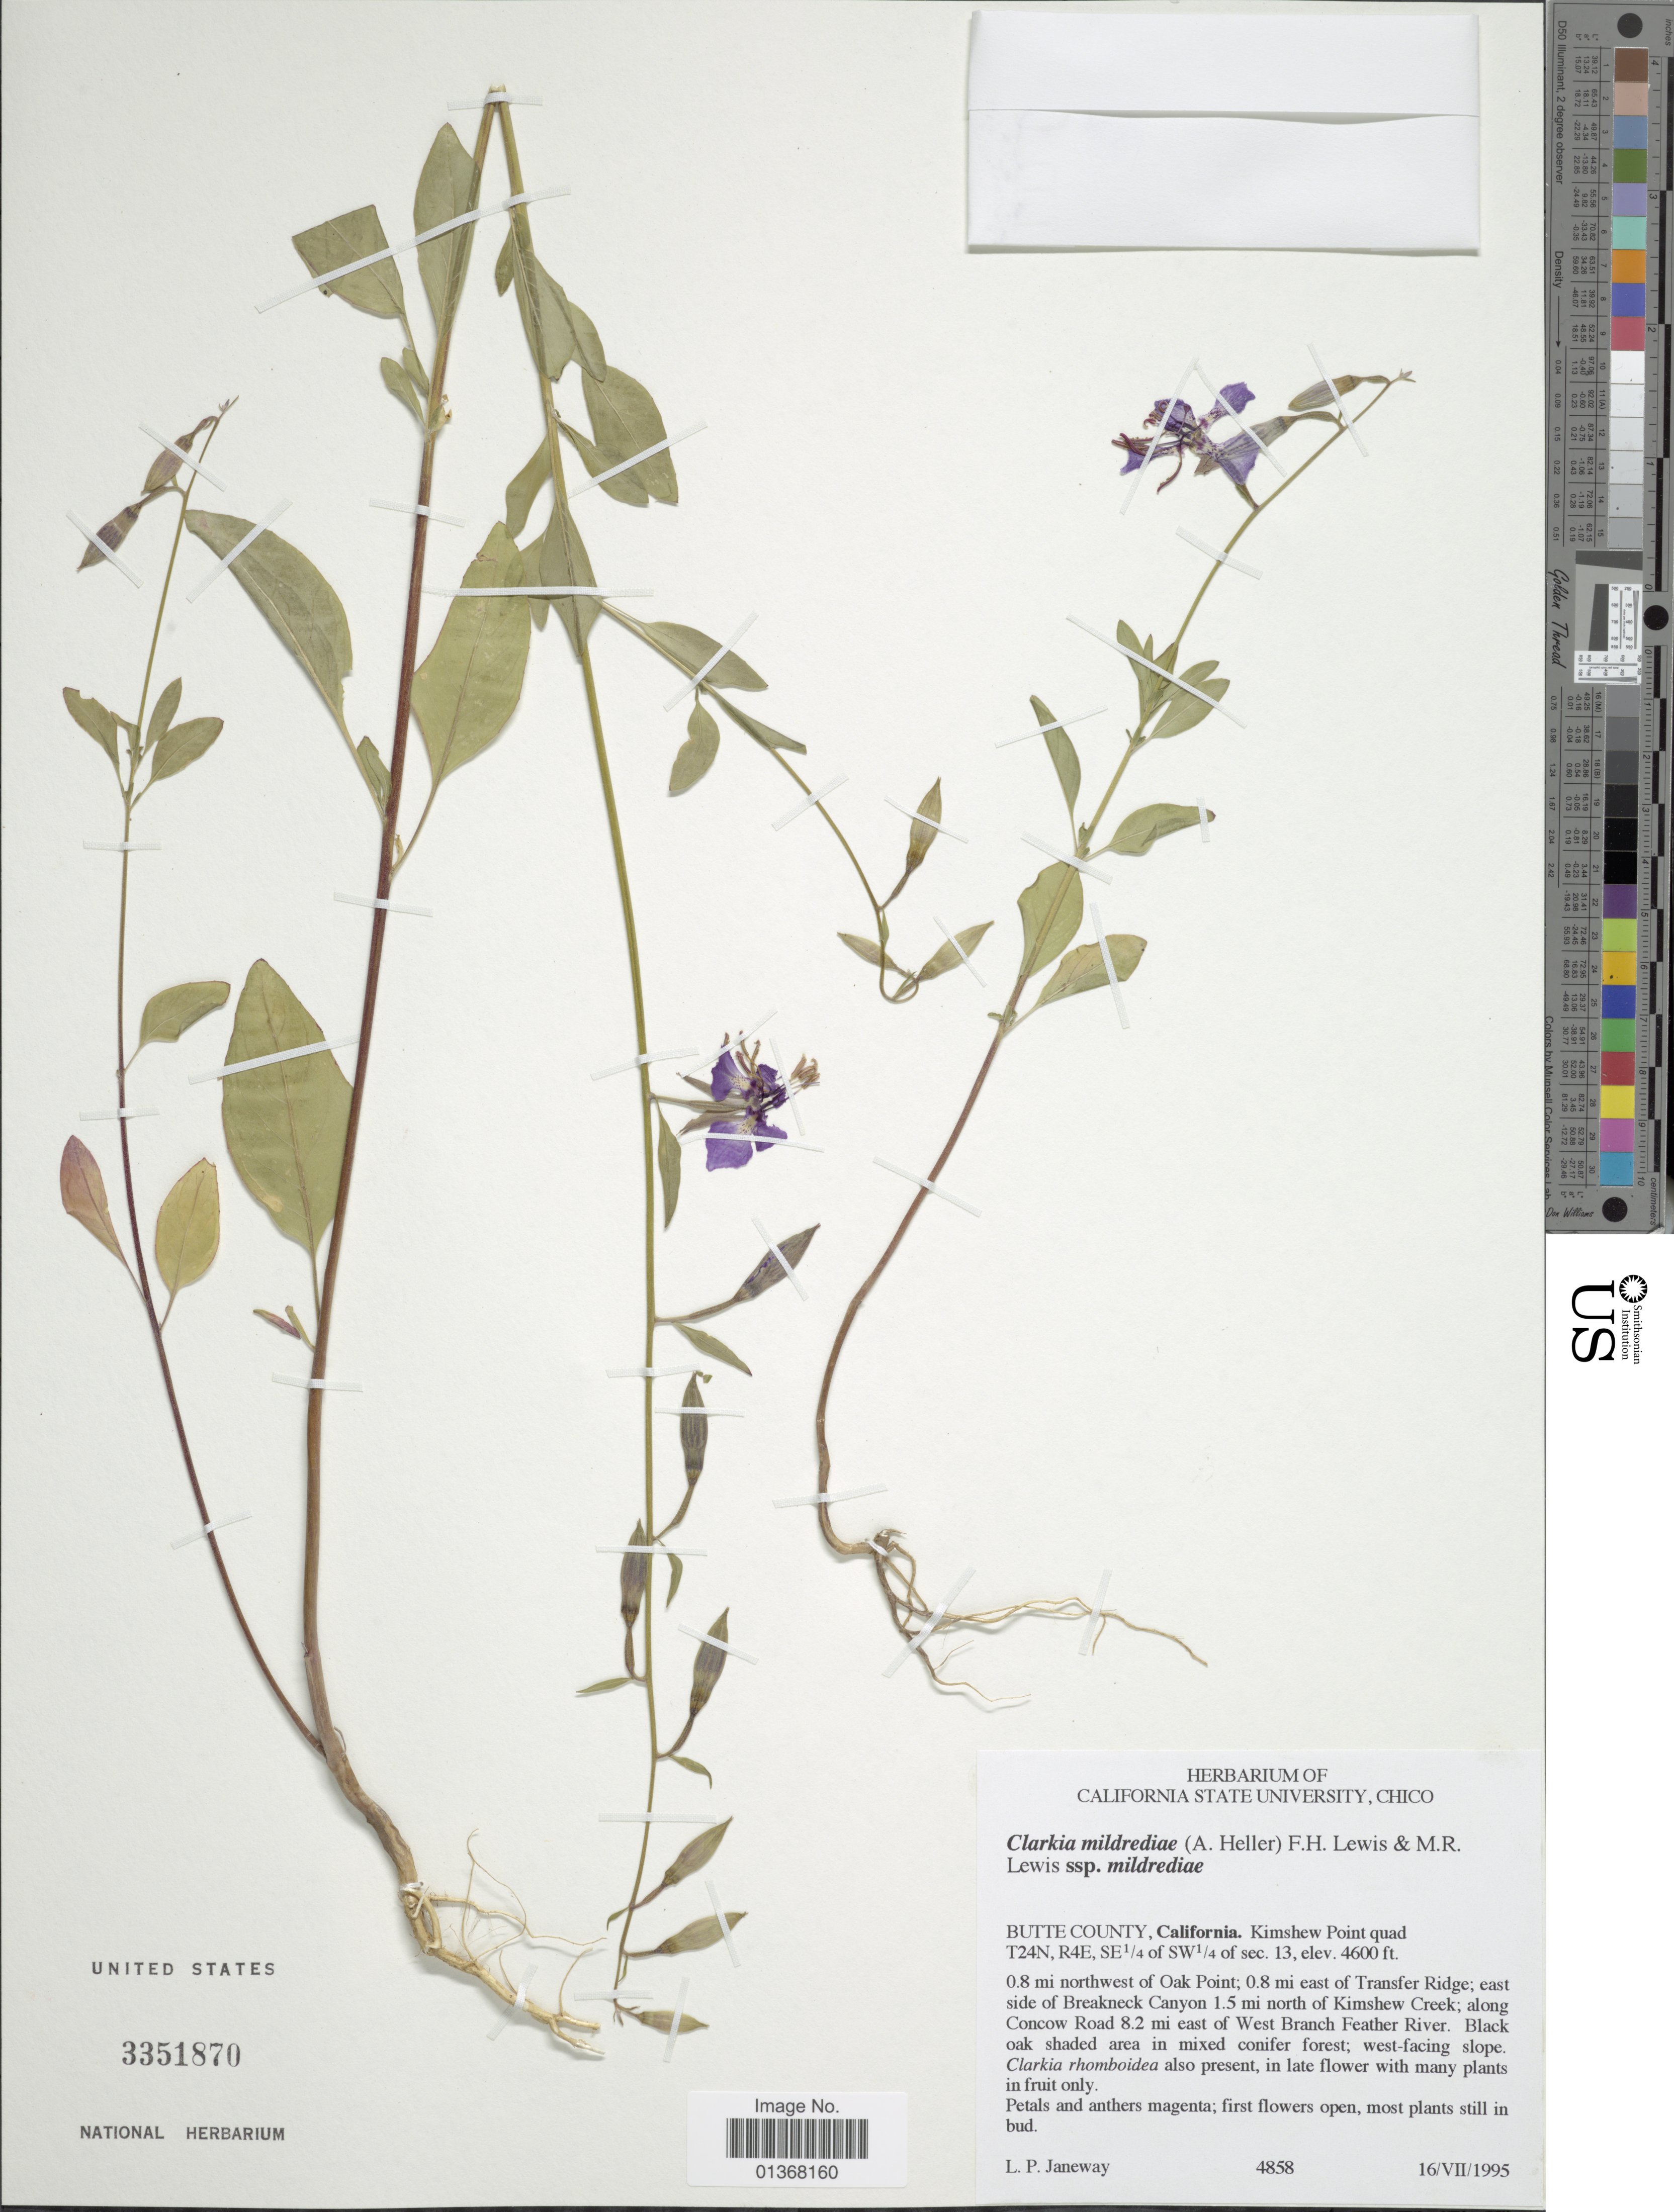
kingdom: Plantae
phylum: Tracheophyta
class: Magnoliopsida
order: Myrtales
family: Onagraceae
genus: Clarkia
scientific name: Clarkia mildrediae subsp. mildrediae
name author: (A. Heller) F. H. Lewis & M.E. Lewis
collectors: L. P. Janeway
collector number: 4858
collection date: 1995-07-16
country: United States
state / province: California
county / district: Butte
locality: Butte County, Kimshew Point squad T24N, R24E, SE¼ of SW¼ of sec. 13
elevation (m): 1402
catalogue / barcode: US 3351870